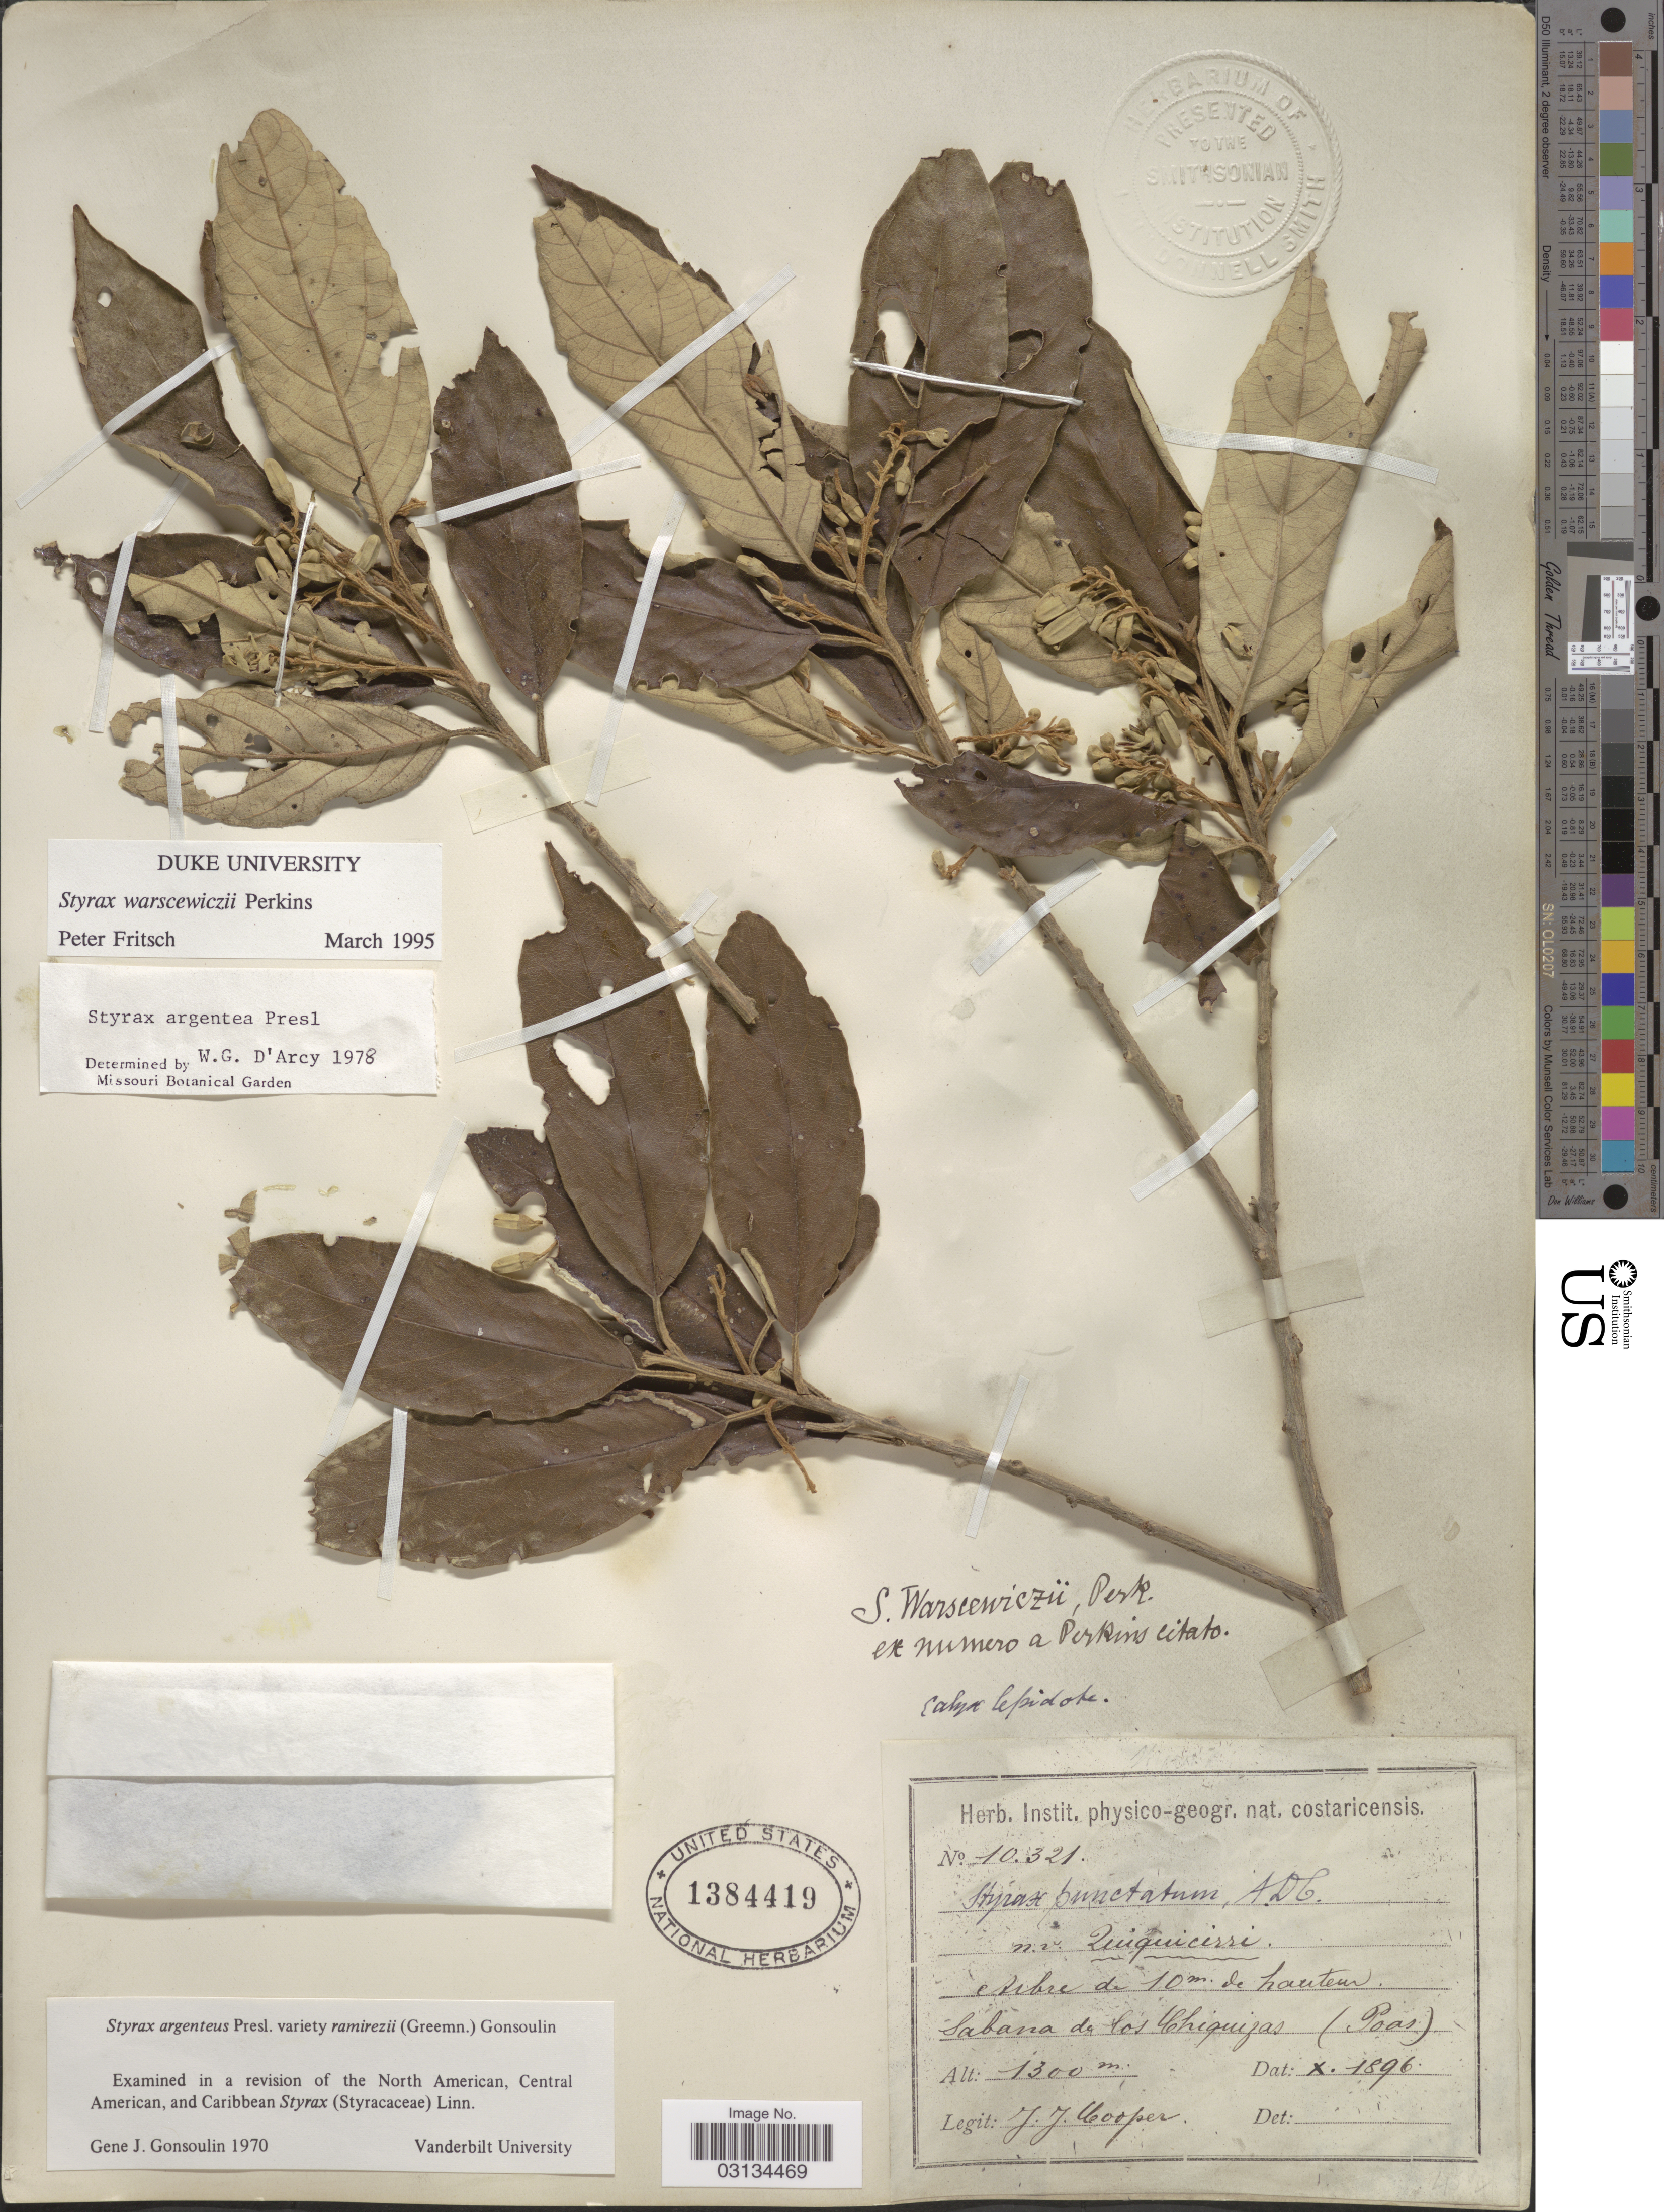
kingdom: Plantae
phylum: Tracheophyta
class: Magnoliopsida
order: Ericales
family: Styracaceae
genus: Styrax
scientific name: Styrax warscewiczii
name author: Perkins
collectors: J. J. Cooper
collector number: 10321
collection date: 1896-10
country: Costa Rica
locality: Sabana de los Chiquizas (Poas).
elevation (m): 1300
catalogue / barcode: US 1384419